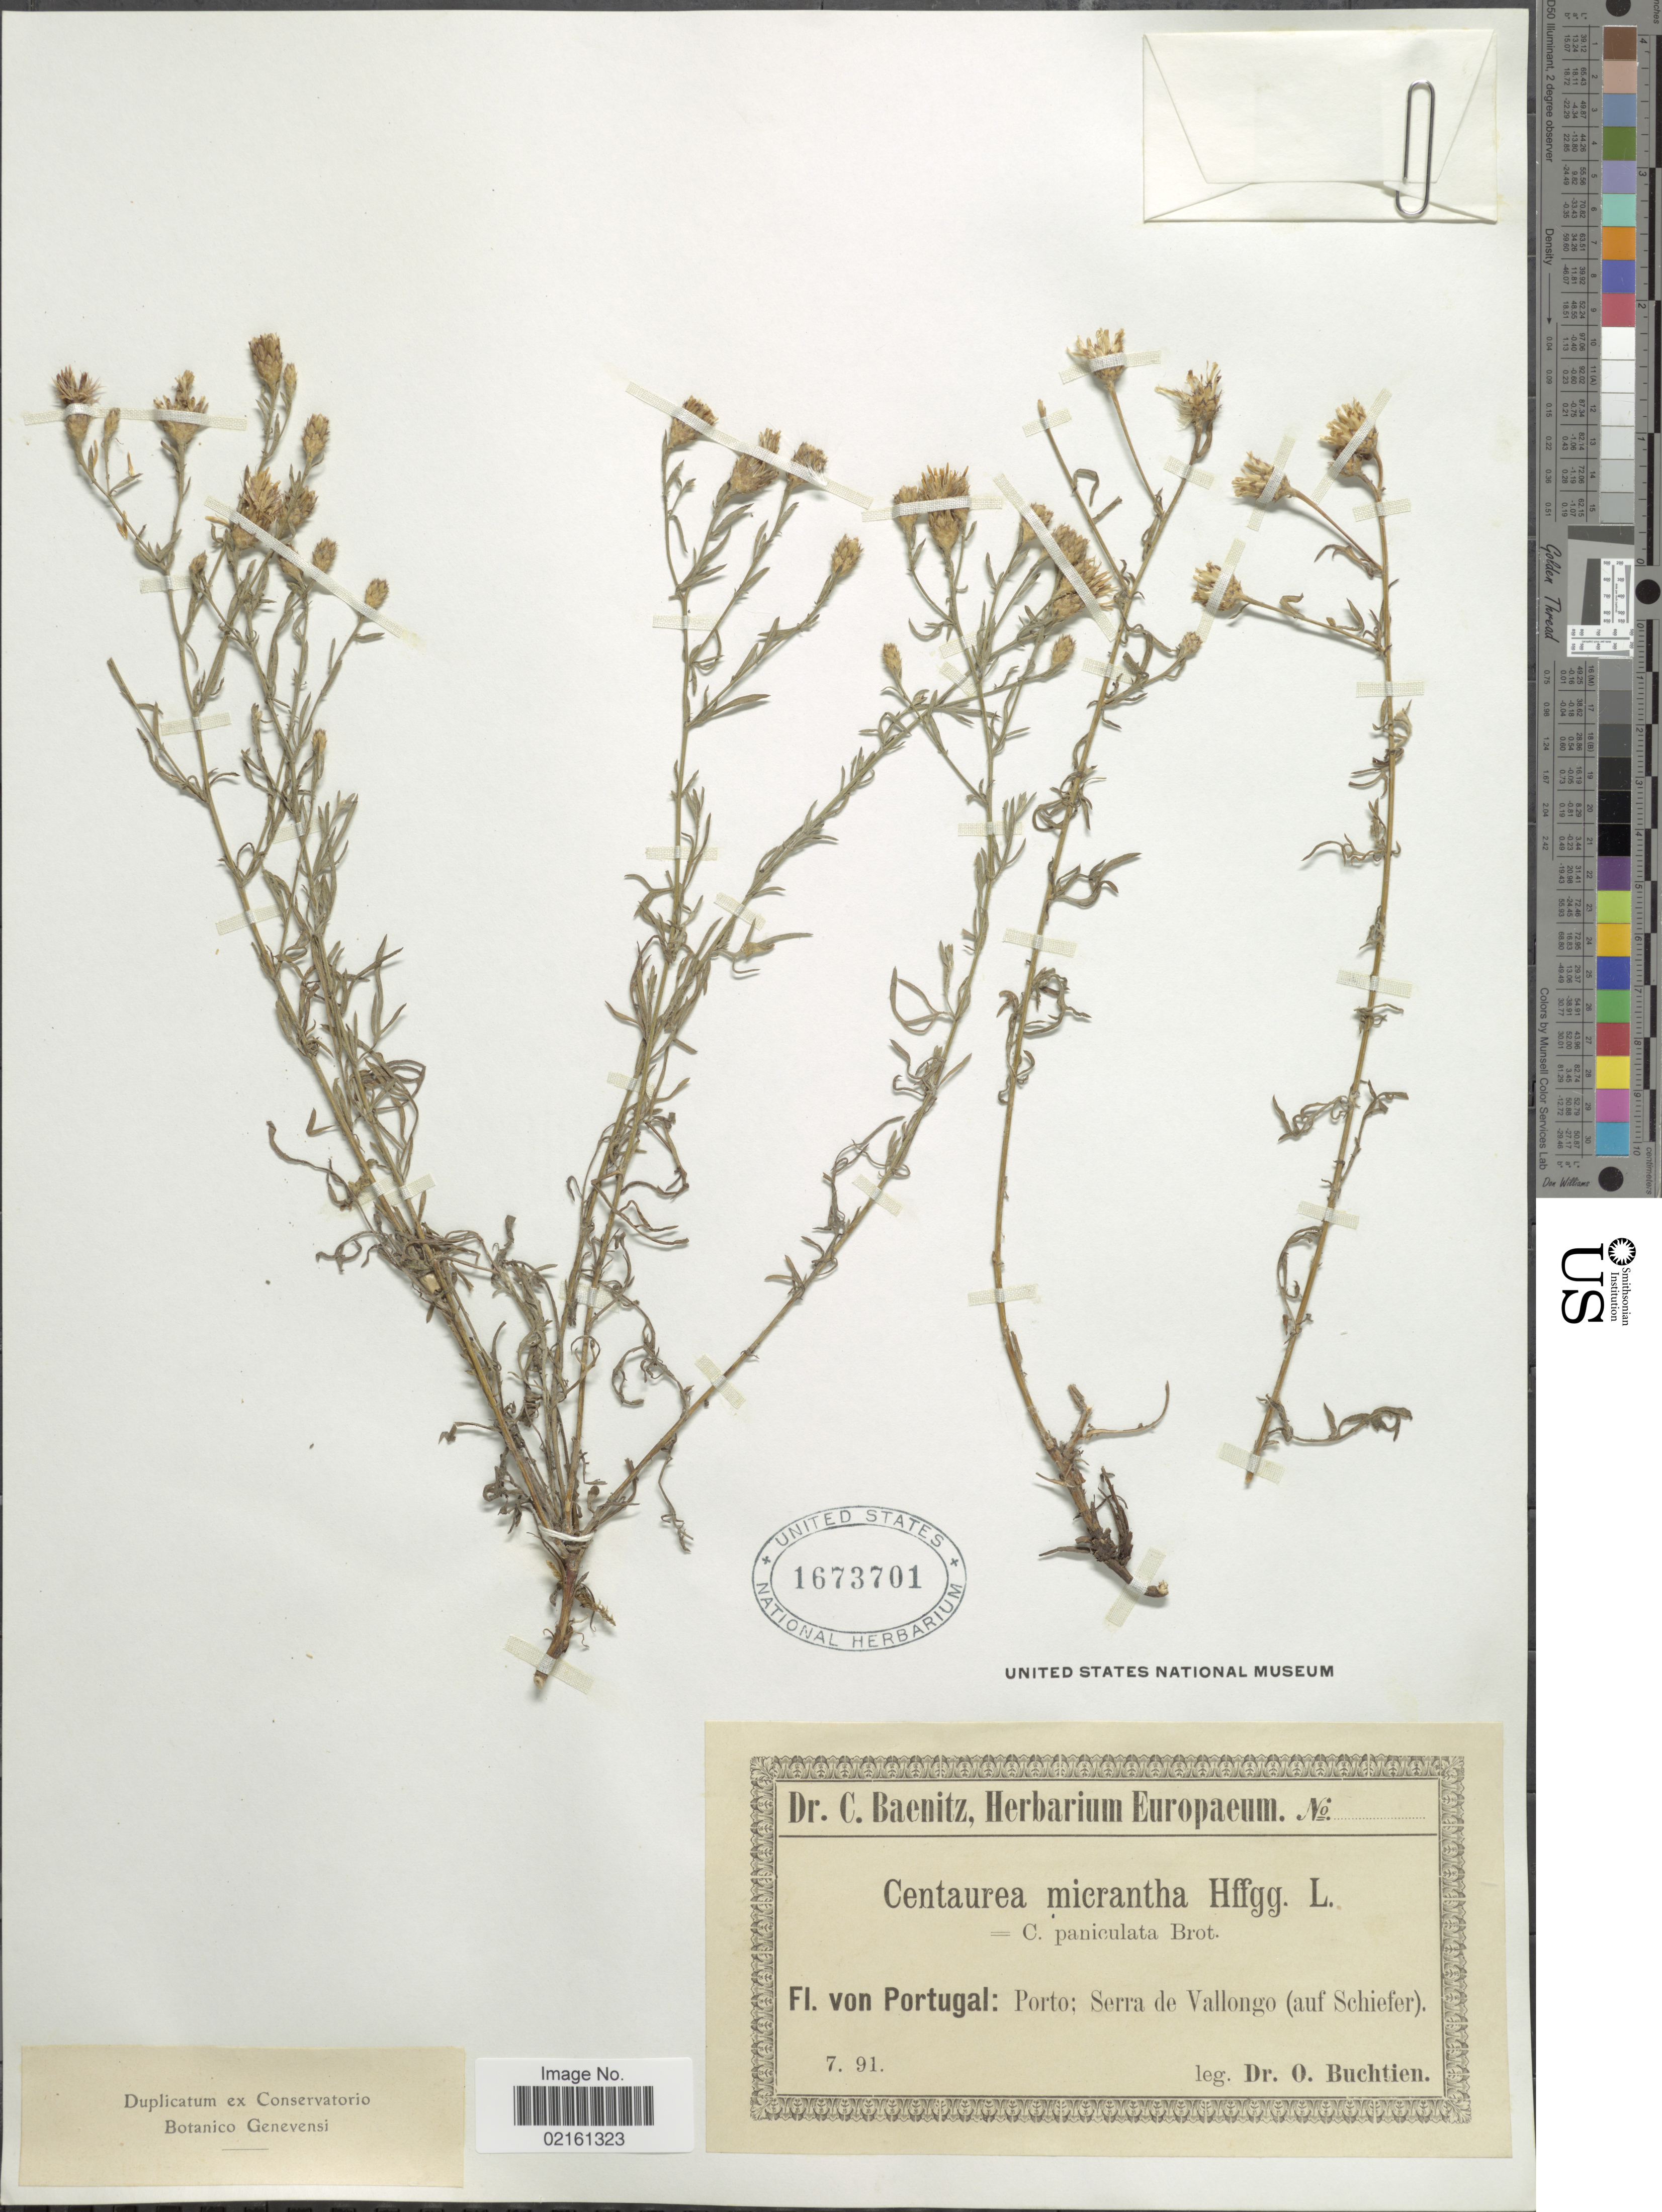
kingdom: Plantae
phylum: Tracheophyta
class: Magnoliopsida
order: Asterales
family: Asteraceae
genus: Centaurea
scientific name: Centaurea micranthos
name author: J.F. Gmel.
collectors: O. Buchtien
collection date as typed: Transcribed d/m/y: /7/91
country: Portugal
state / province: Porto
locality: Serra de Vallongo (auf Schiefer)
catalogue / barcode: US 1673701